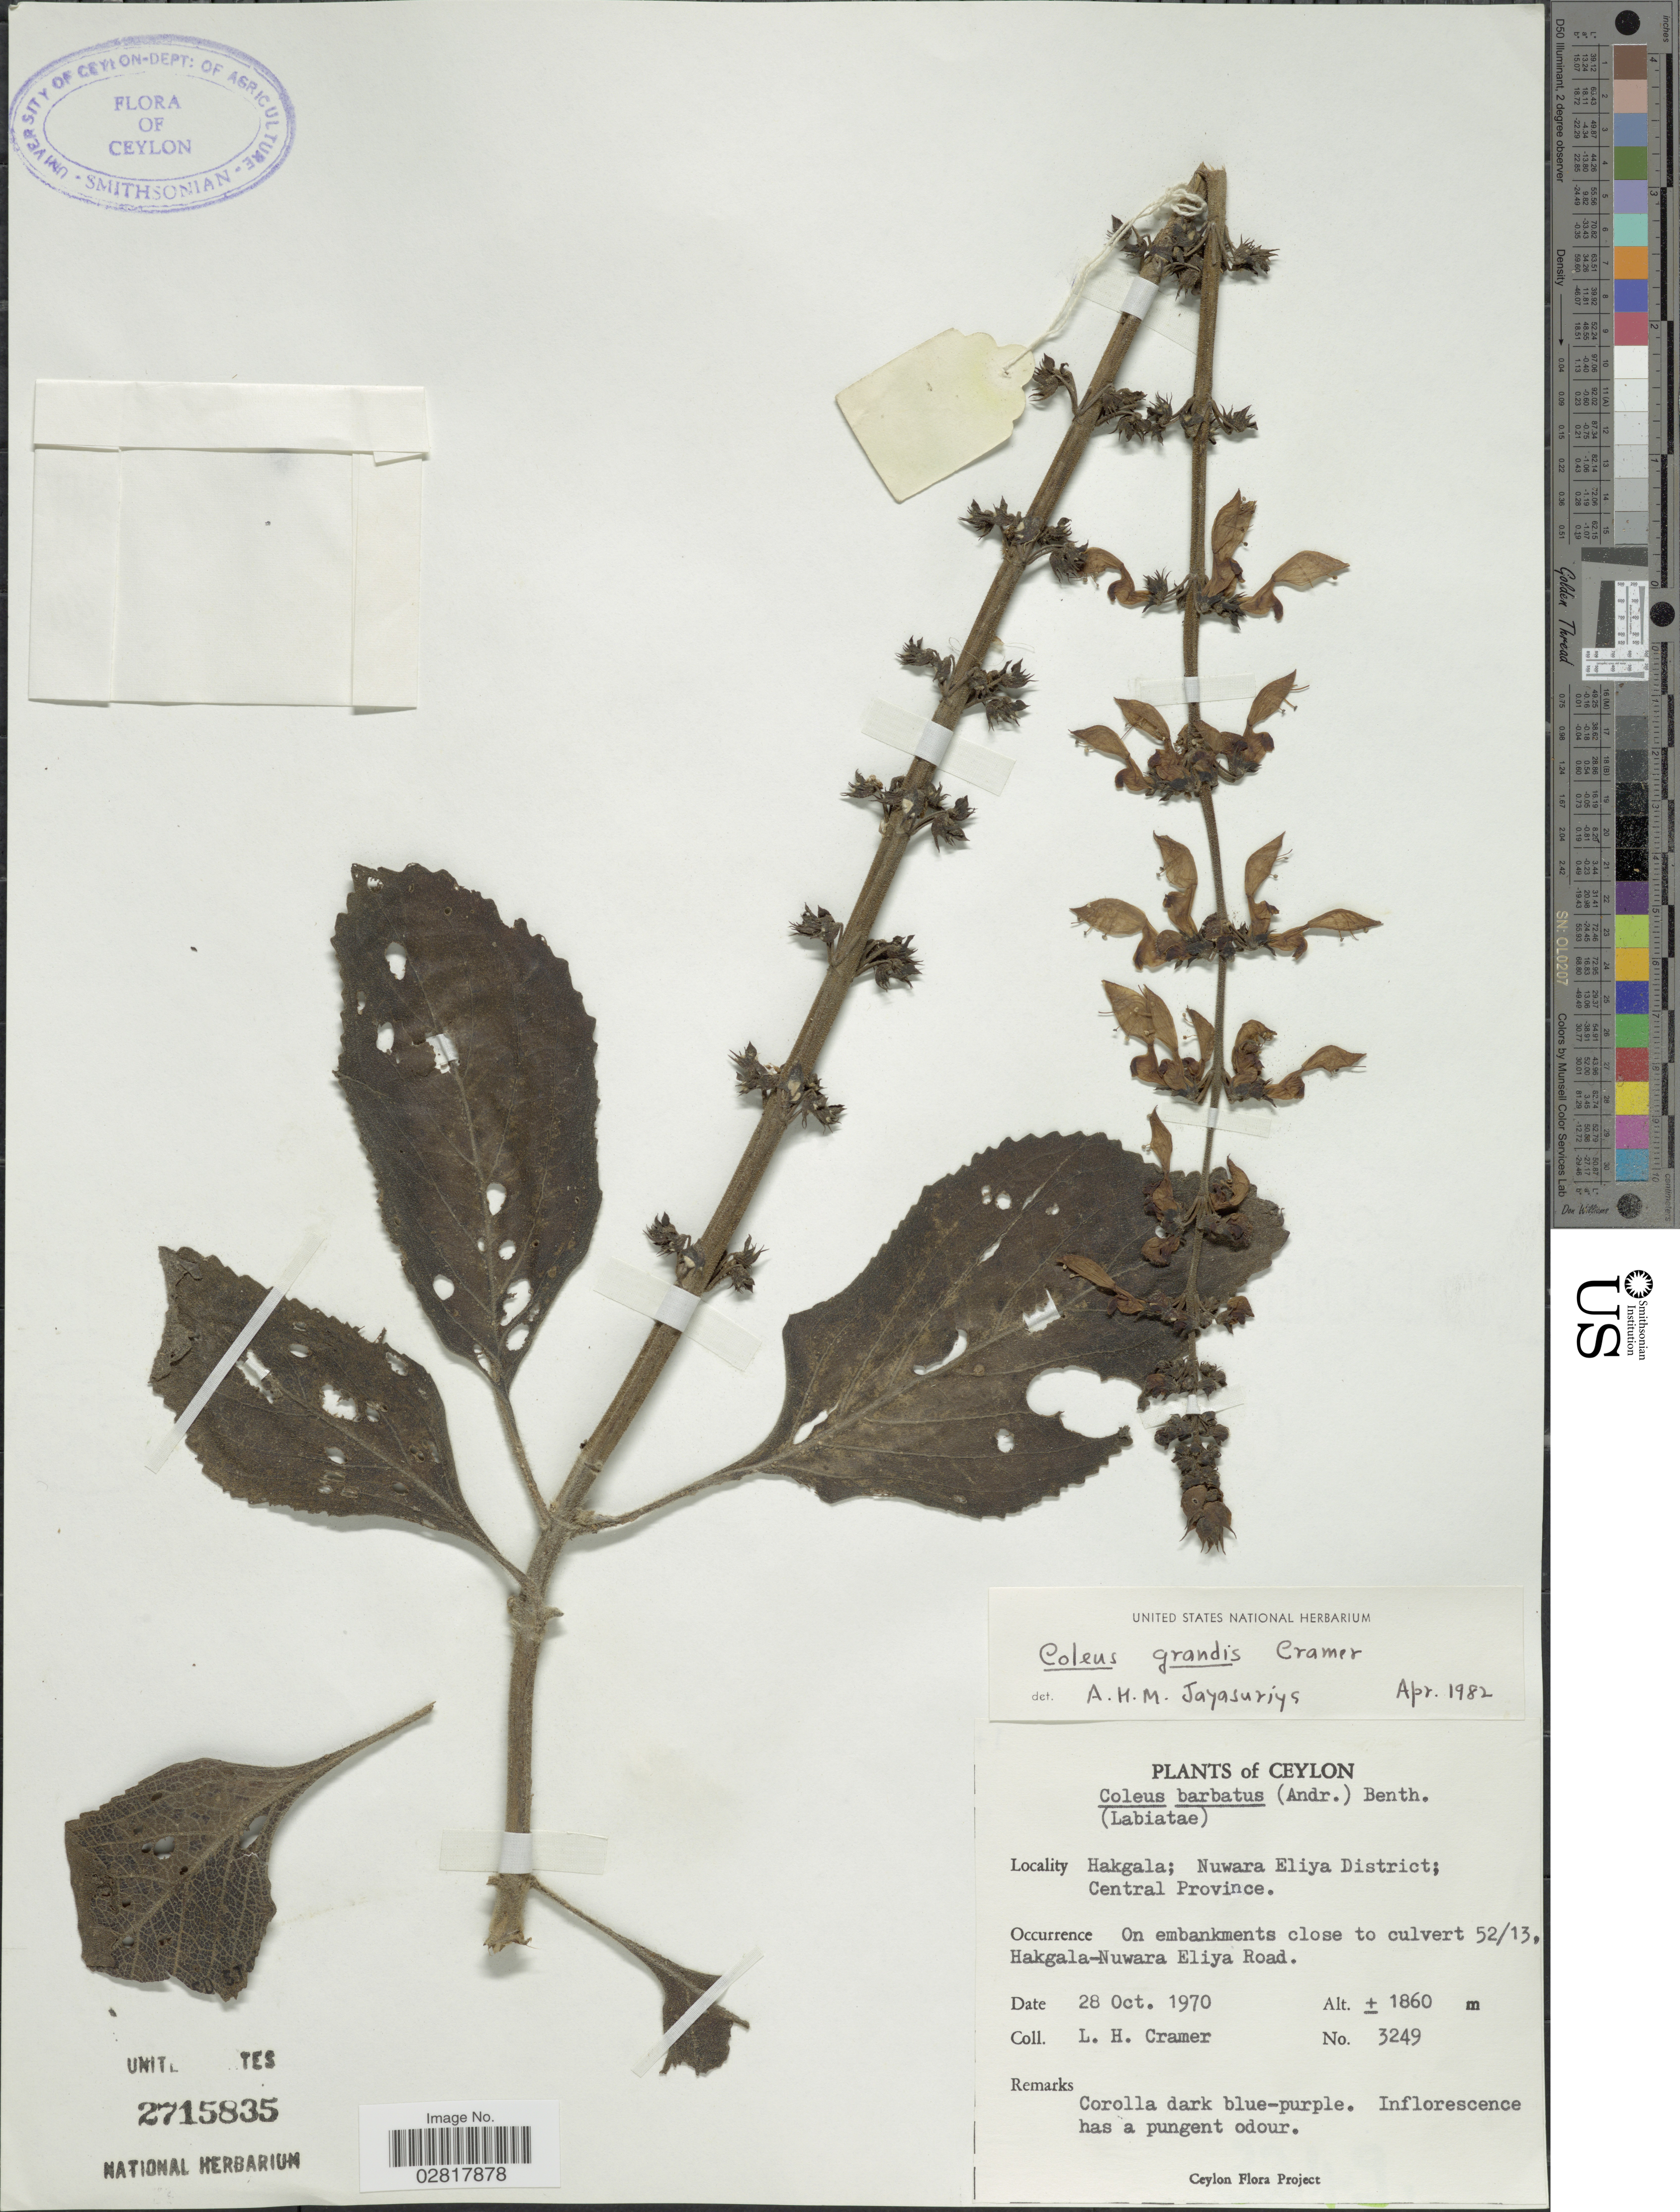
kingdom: Plantae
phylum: Tracheophyta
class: Magnoliopsida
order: Lamiales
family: Lamiaceae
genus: Plectranthus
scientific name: Plectranthus barbatus var. grandis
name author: (L.H. Cramer) Lukhoba & A.J. Paton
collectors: L. H. Cramer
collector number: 3249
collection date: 1970-10-28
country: Sri Lanka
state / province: Central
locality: Ceylon. Hakgala; Nuwara Eliya District. On embankments close to culvert 52/13, Hakgala- Nuwara Eliya Road.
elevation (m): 1860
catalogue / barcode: US 2715835